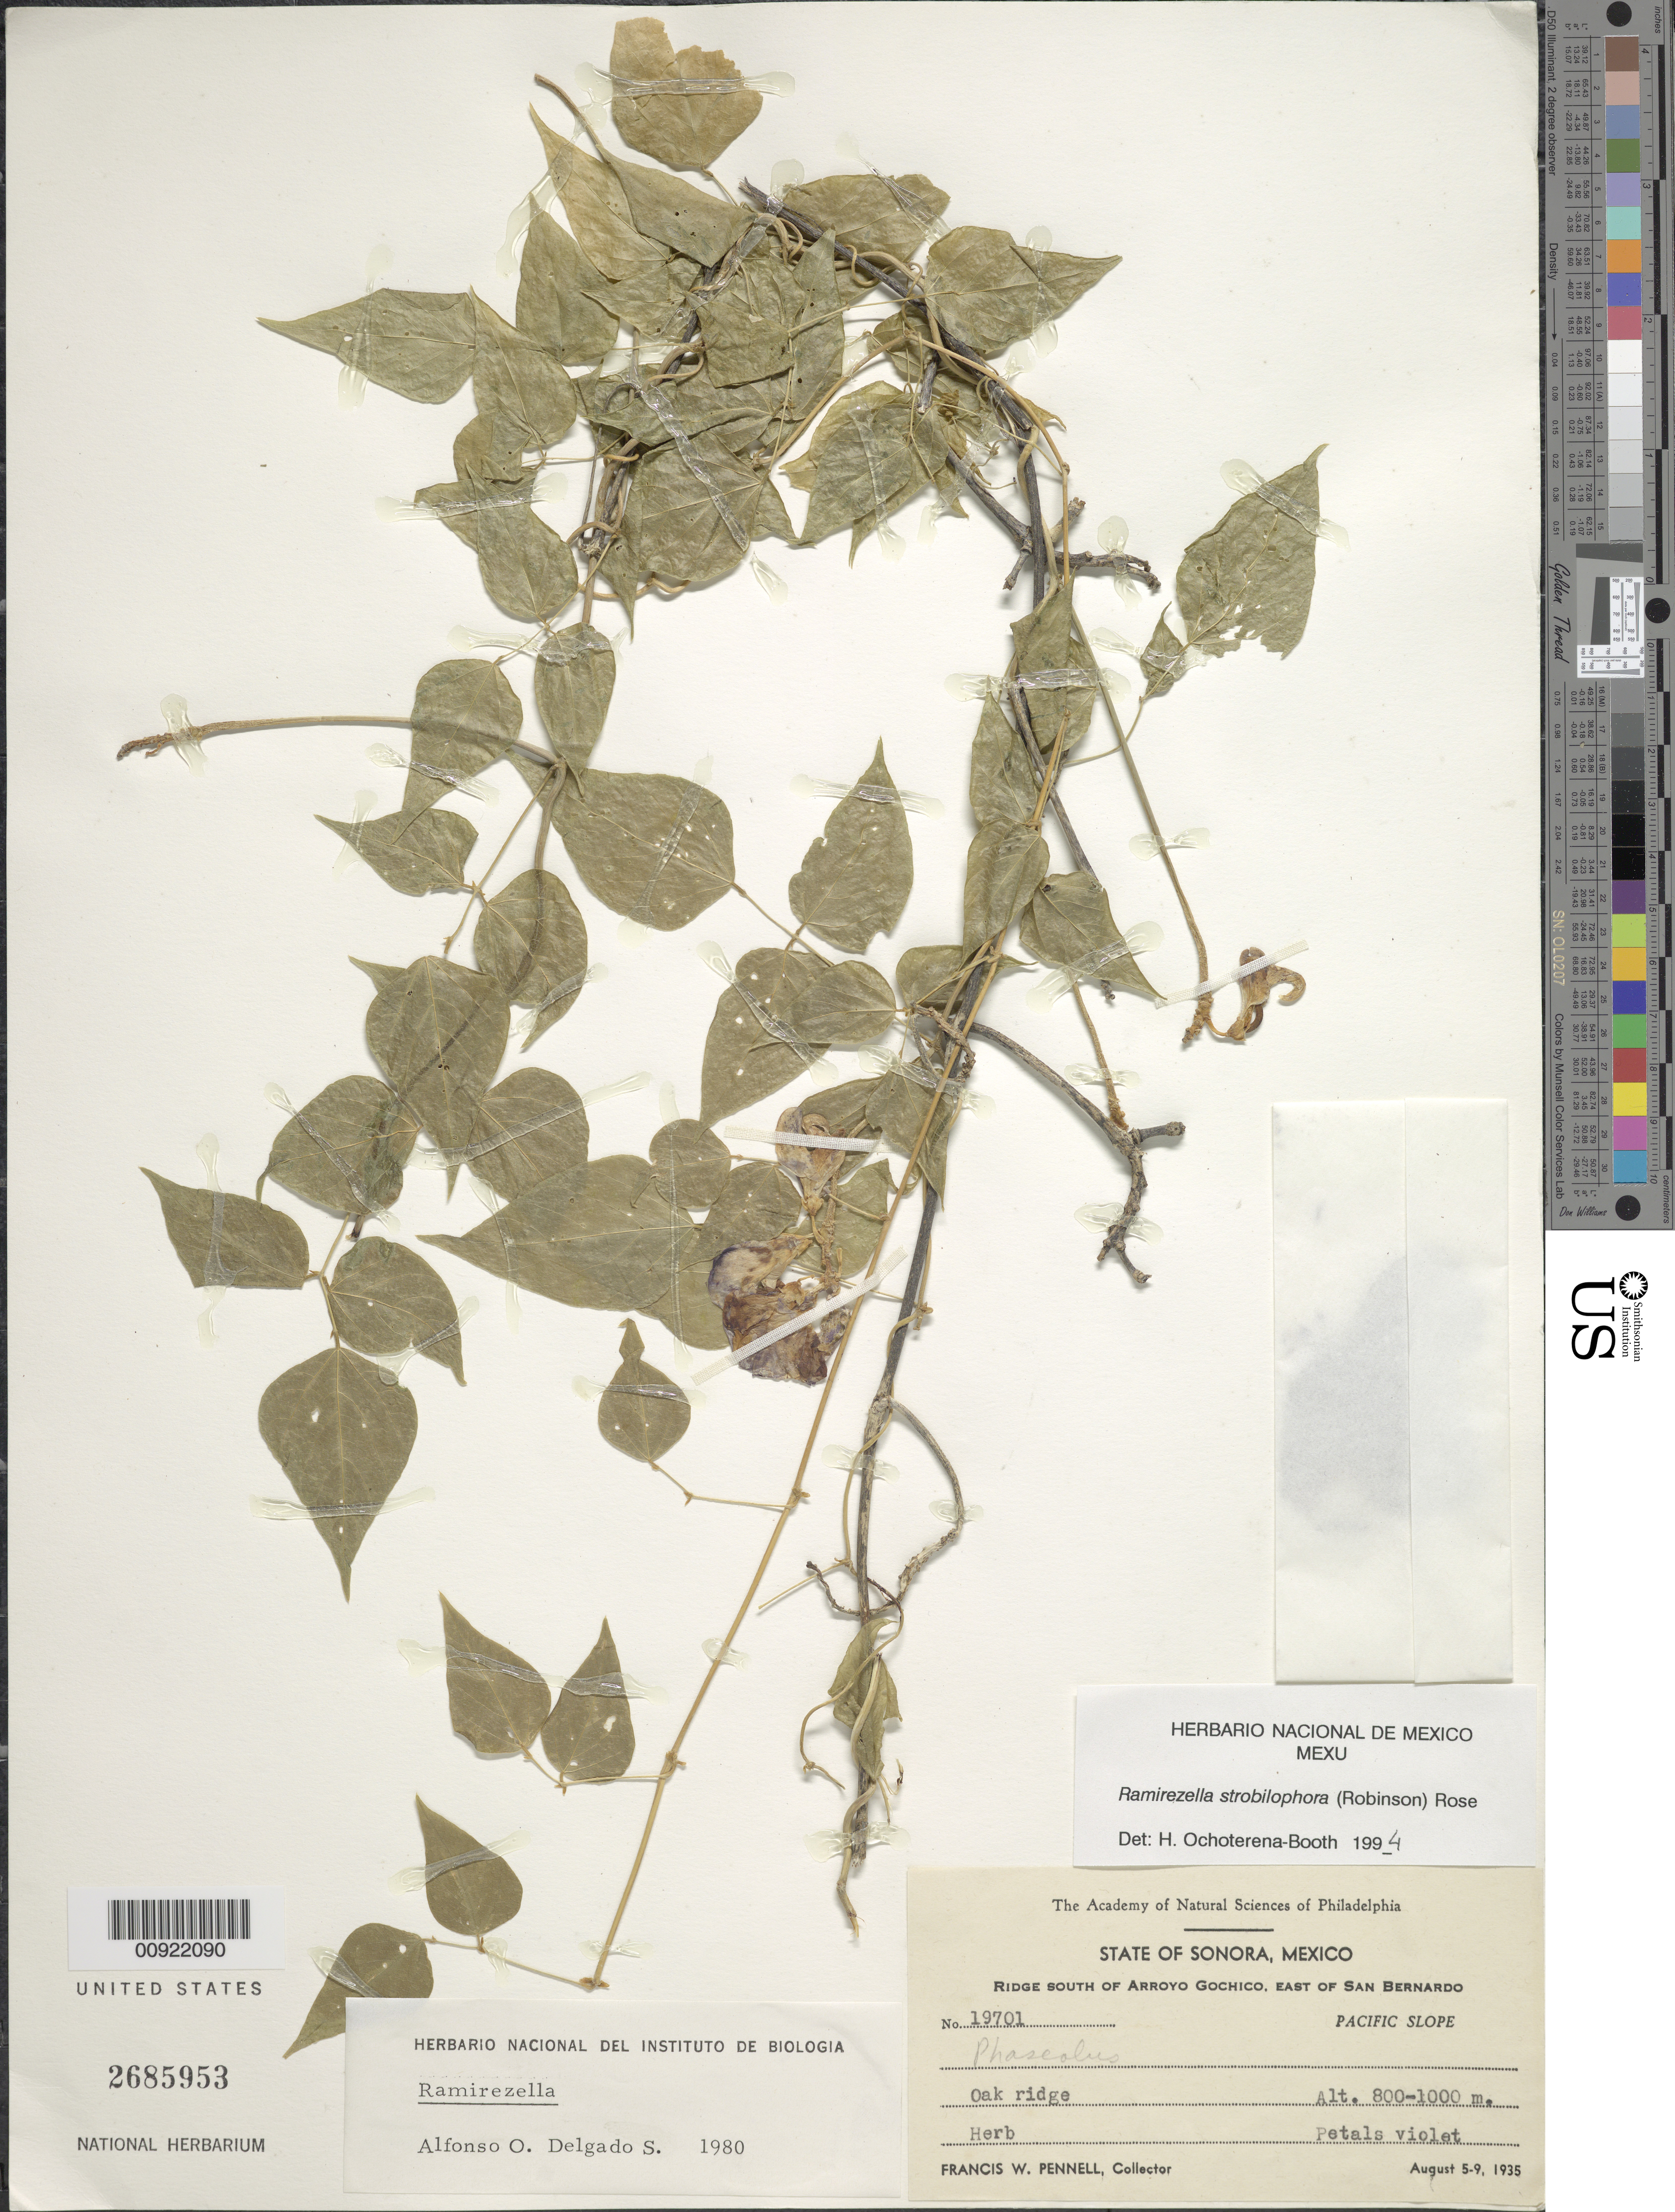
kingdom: Plantae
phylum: Tracheophyta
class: Magnoliopsida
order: Fabales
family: Fabaceae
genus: Ramirezella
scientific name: Ramirezella strobilophora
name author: (B.L. Rob.) Rose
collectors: F. W. Pennell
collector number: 19701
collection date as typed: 05 Aug 1935 to 09 Aug 1935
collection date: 1935-08-05/1935-08-09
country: Mexico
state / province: Sonora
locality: State of Sonora: Ridge south of Arroyo Gochico, east of San Bernardo. Pacific Slope.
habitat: Oak ridge.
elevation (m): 1000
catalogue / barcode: US 2685953